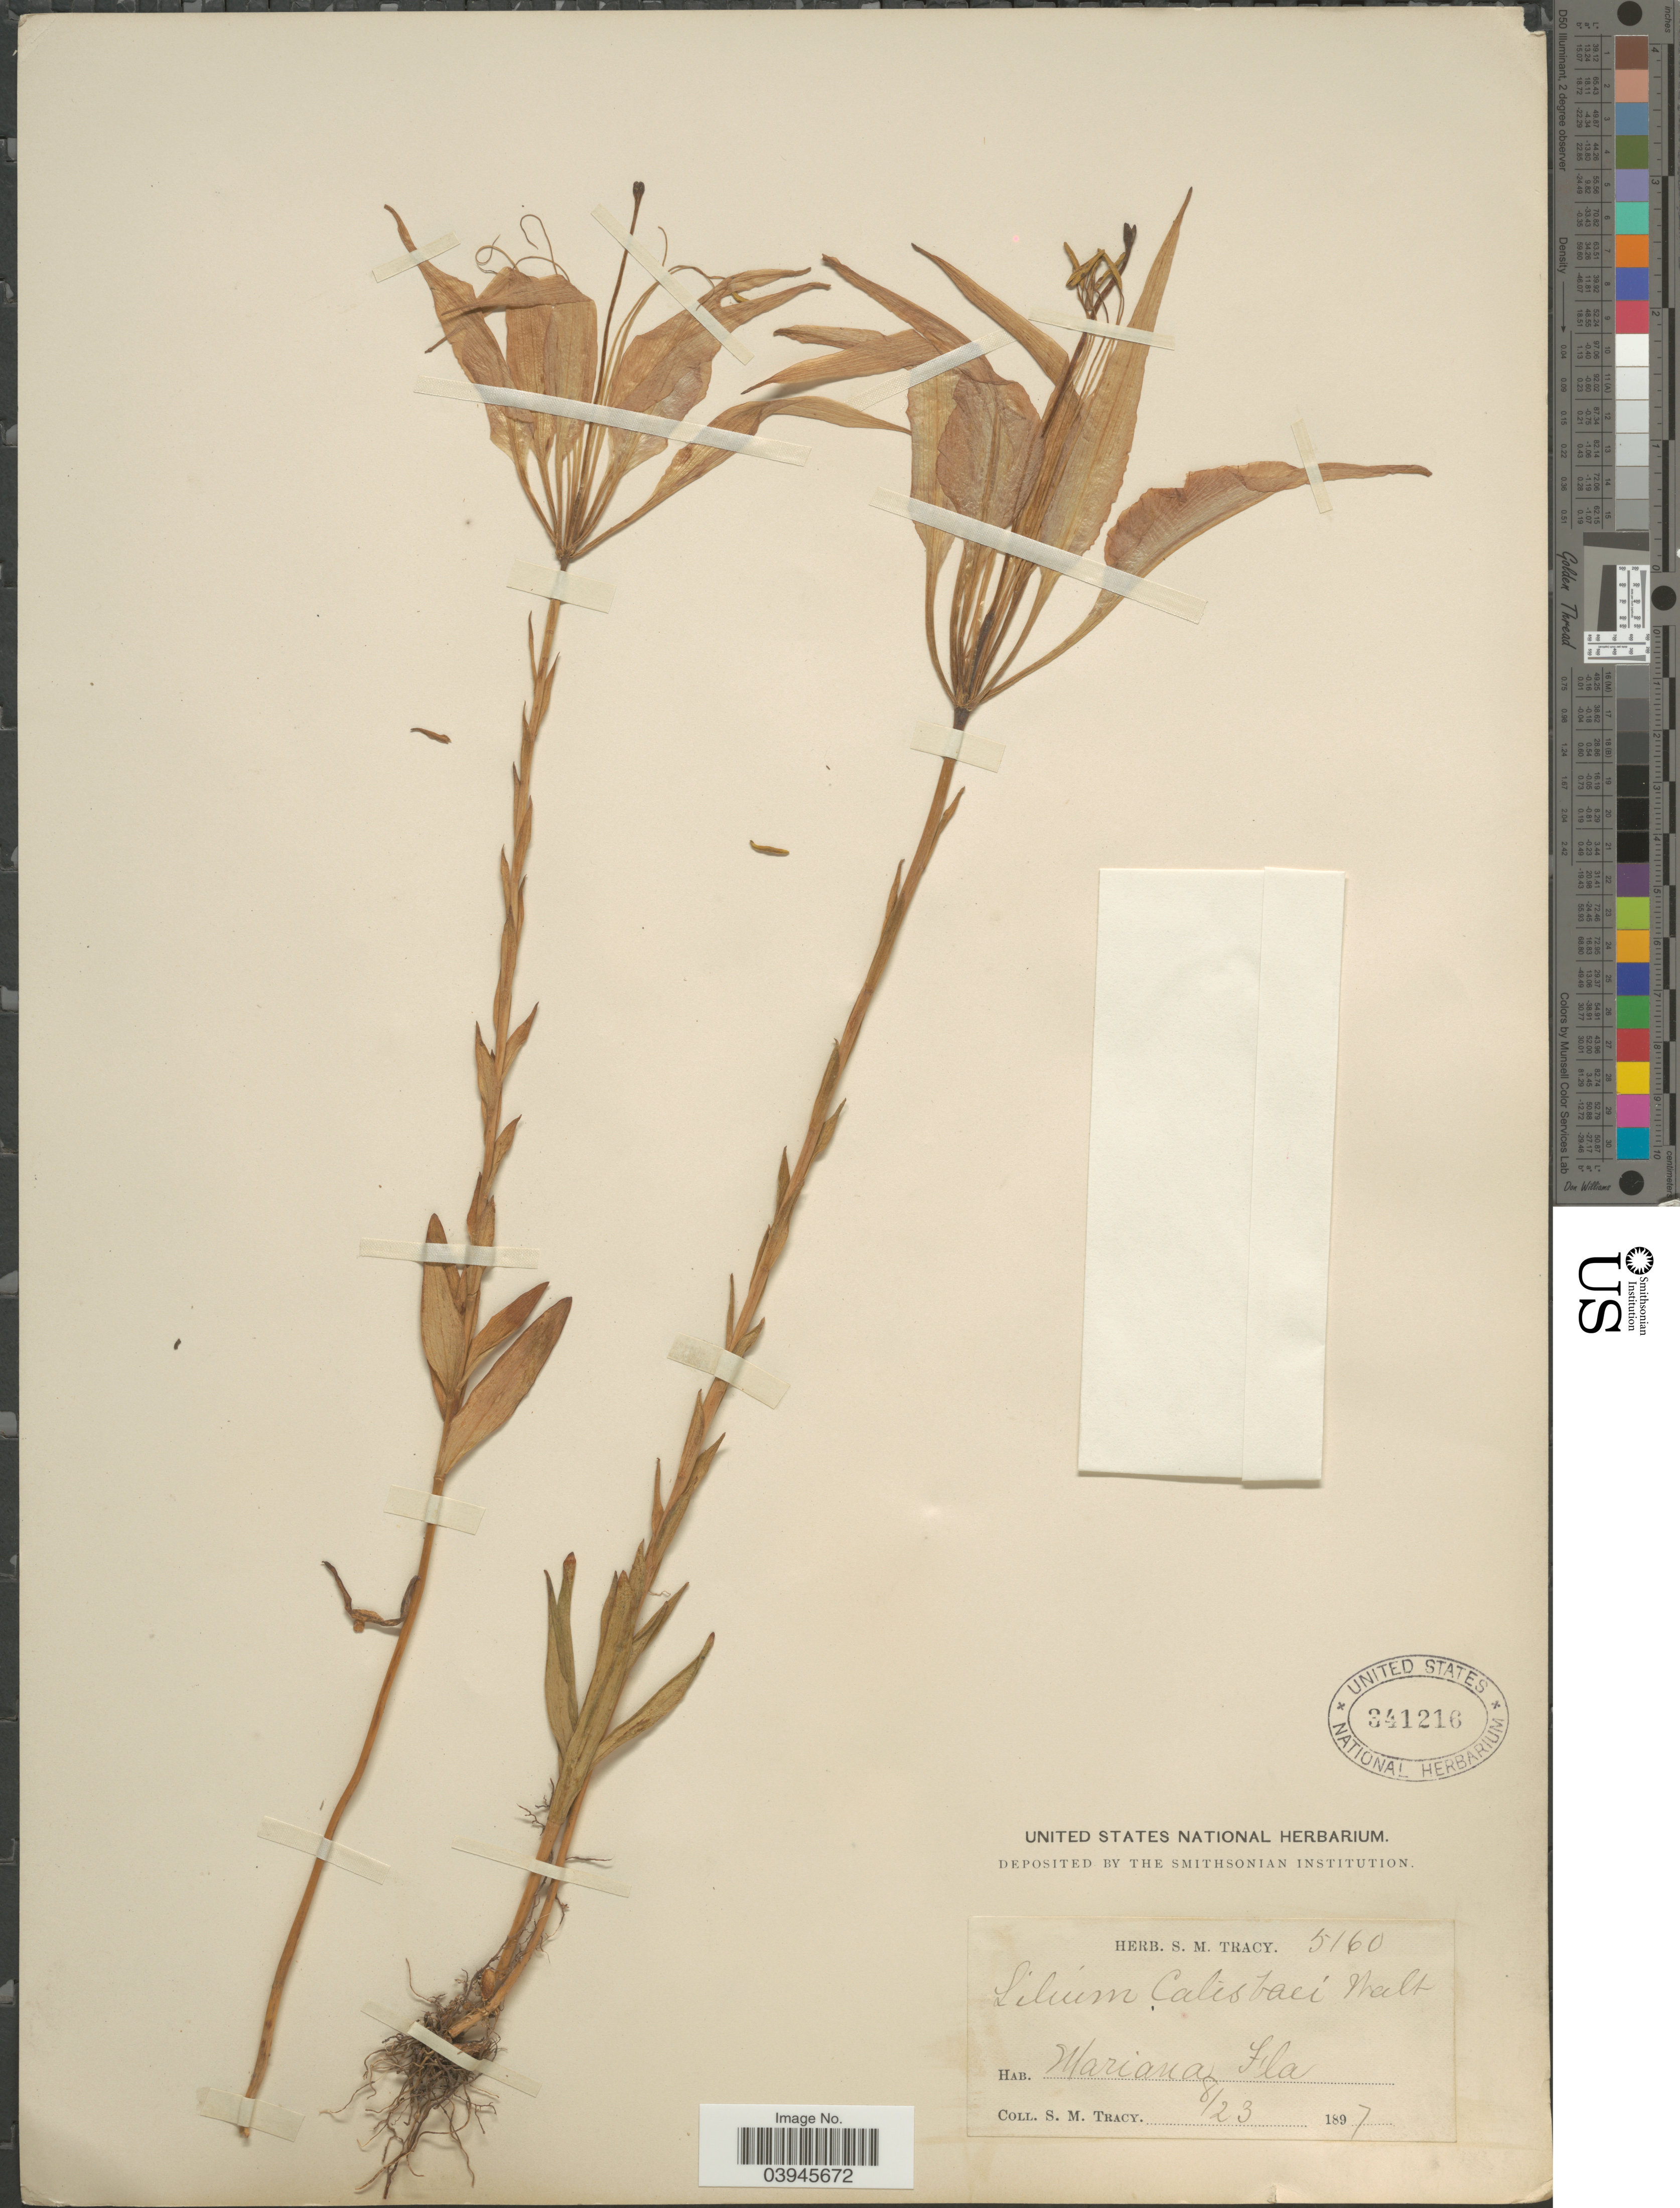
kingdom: Plantae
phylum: Tracheophyta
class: Liliopsida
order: Liliales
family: Liliaceae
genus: Lilium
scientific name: Lilium catesbaei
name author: Walter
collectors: S. M. Tracy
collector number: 5160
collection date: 1897-08-23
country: United States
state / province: Florida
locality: Mariana.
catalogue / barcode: US 341216